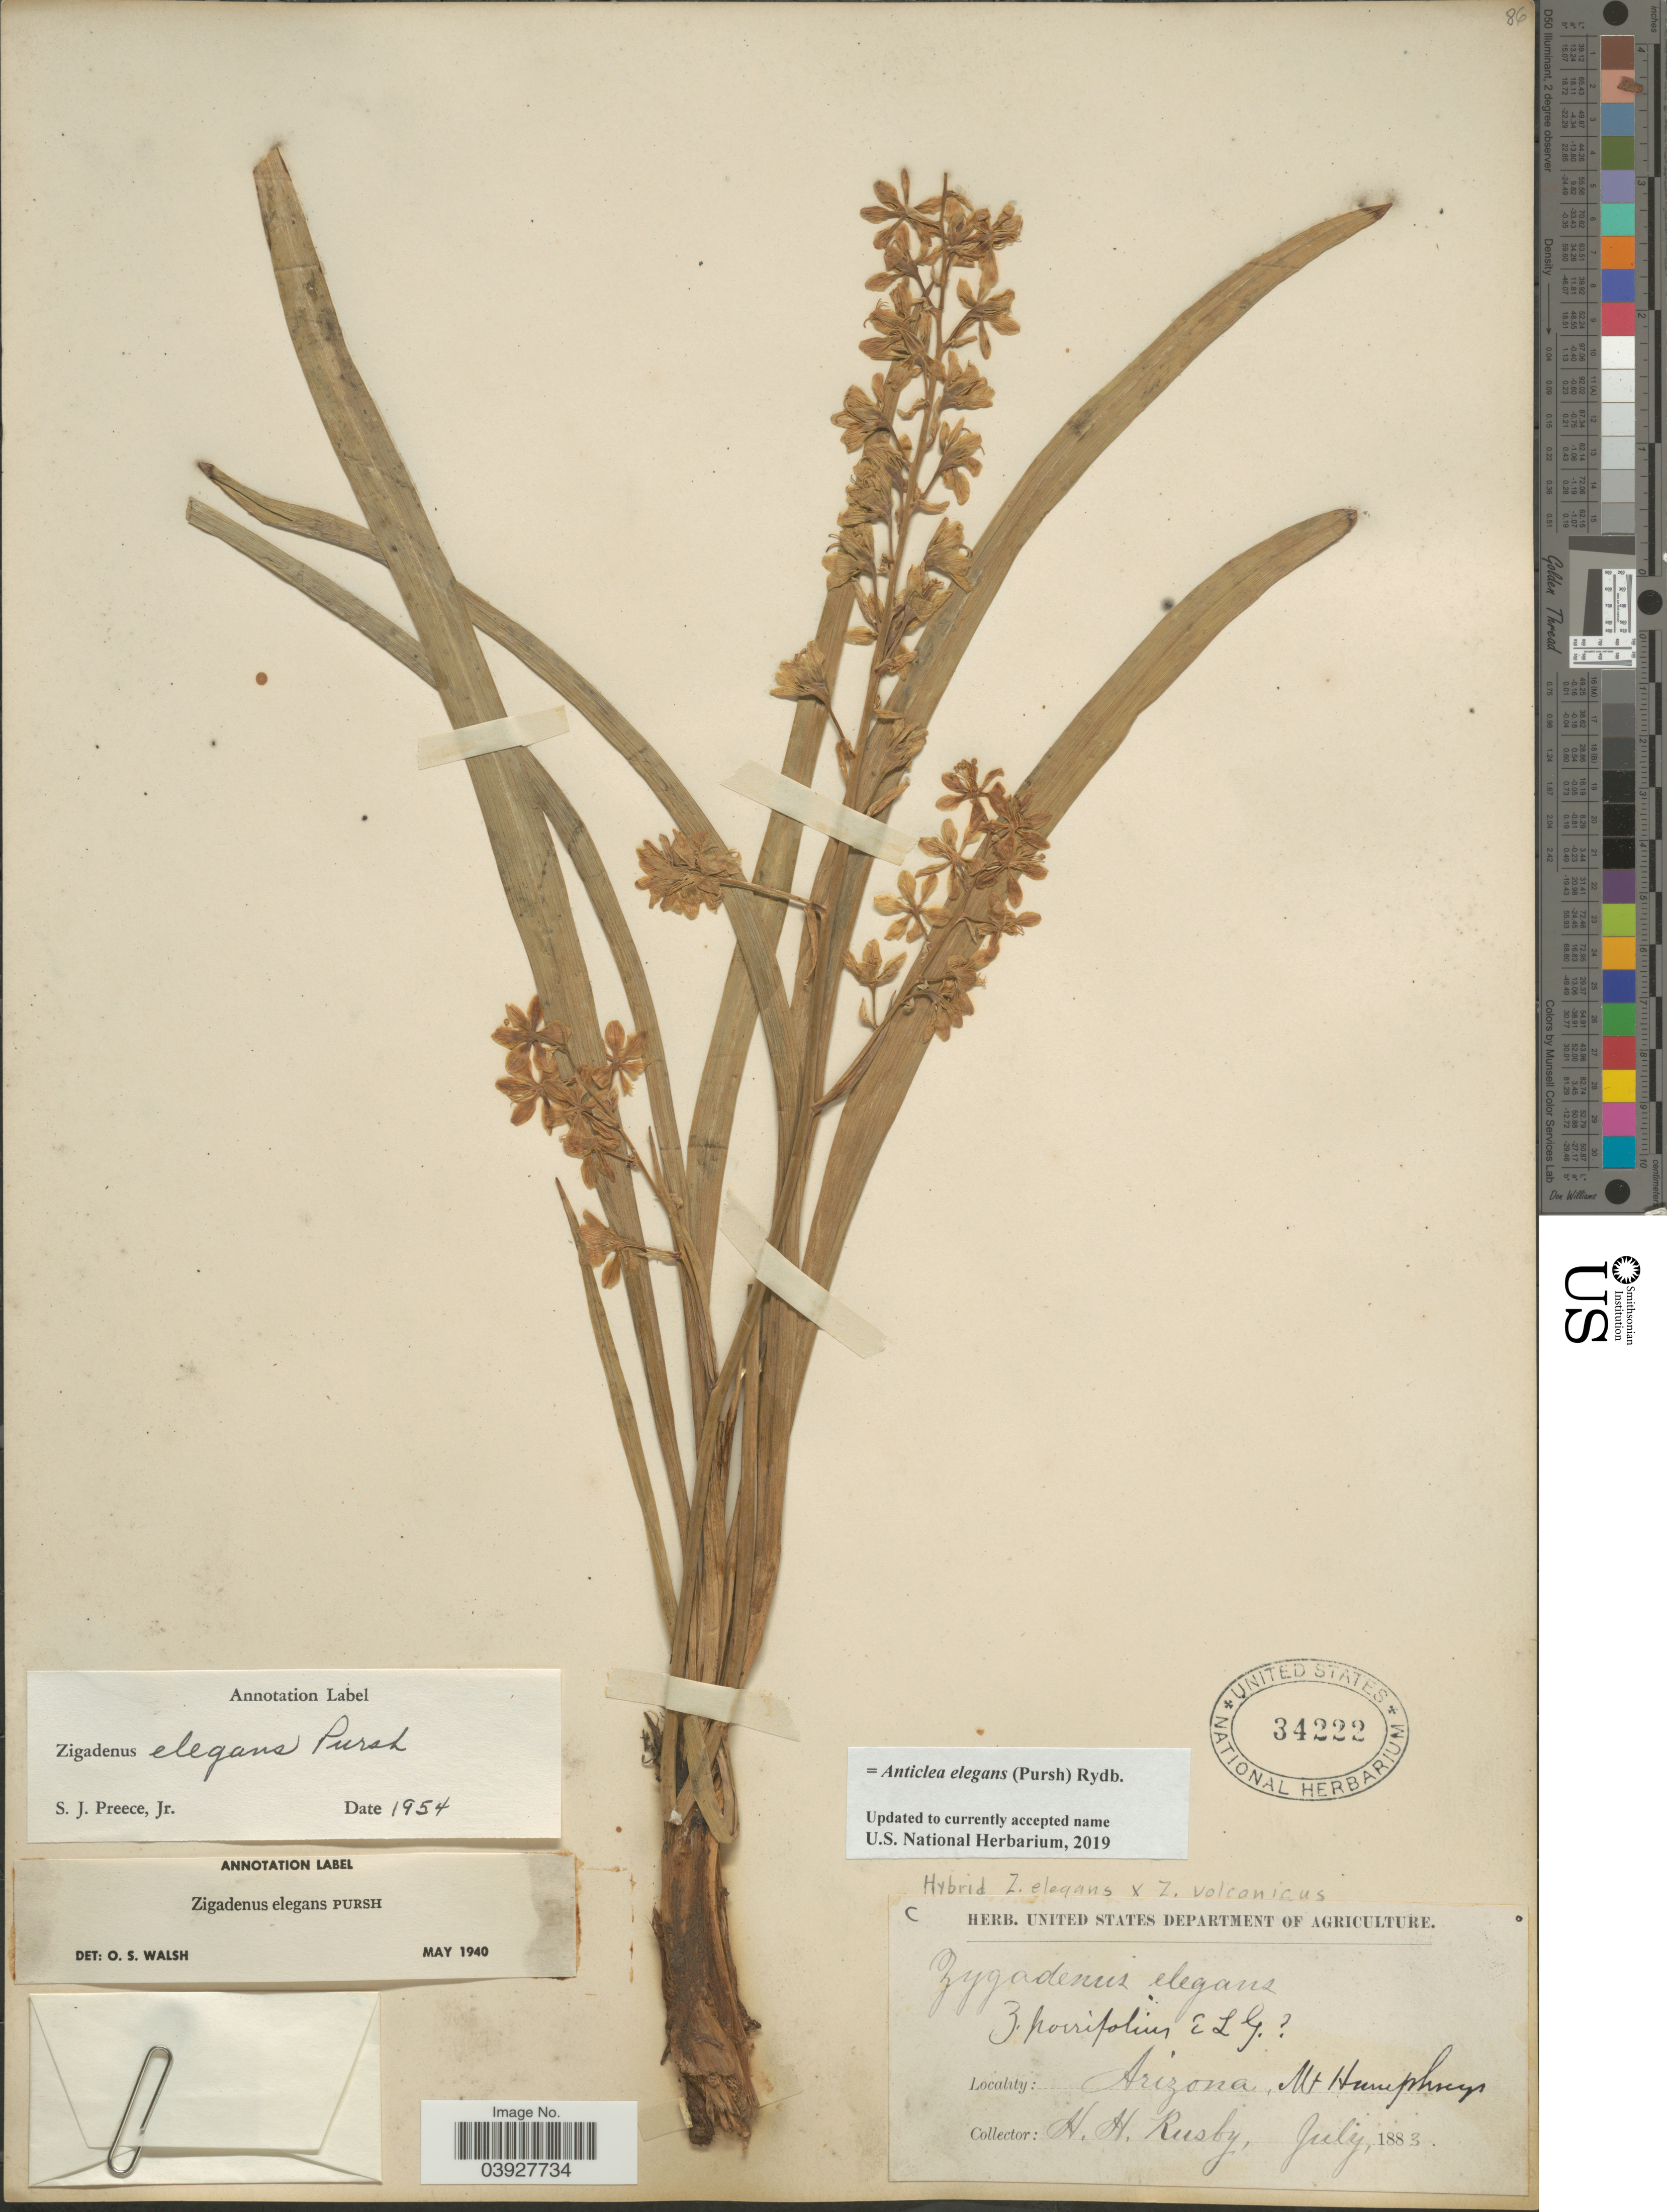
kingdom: Plantae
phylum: Tracheophyta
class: Liliopsida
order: Liliales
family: Melanthiaceae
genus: Anticlea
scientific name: Anticlea elegans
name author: (Pursh) Rydb.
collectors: H. H. Rusby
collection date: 1883-07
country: United States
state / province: Arizona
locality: Mt. Humphreys.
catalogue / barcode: US 34222